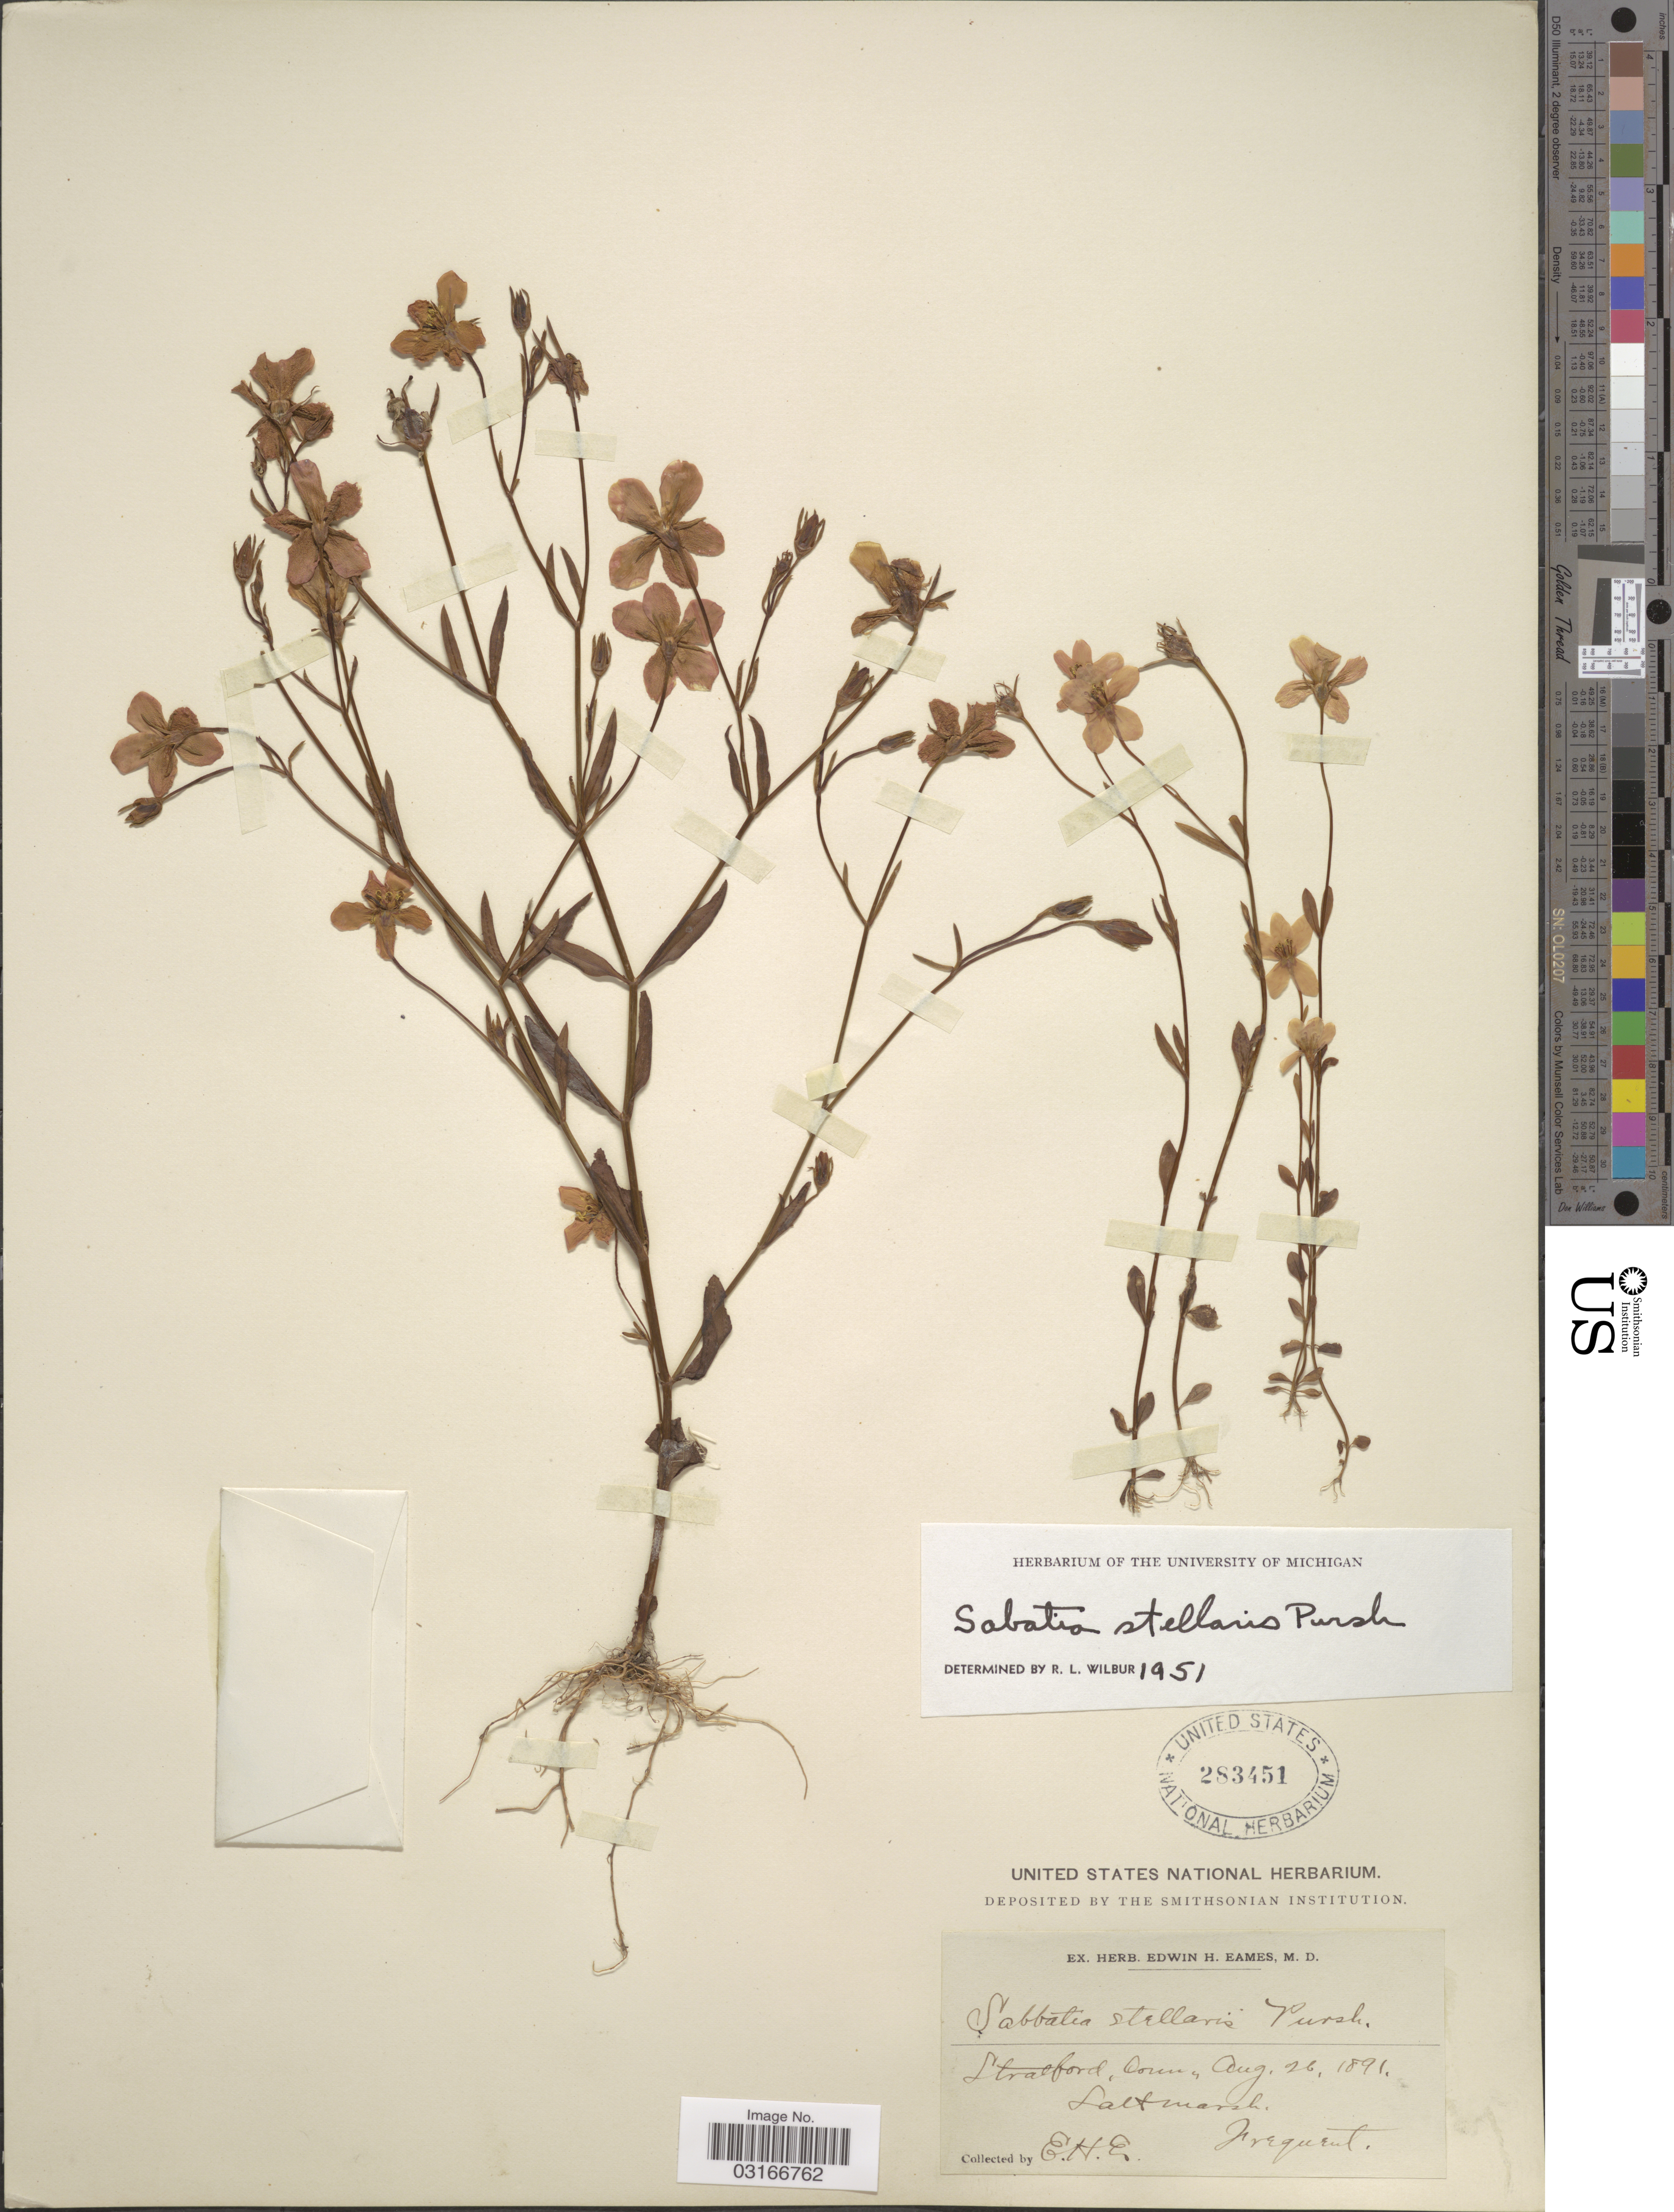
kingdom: Plantae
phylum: Tracheophyta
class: Magnoliopsida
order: Gentianales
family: Gentianaceae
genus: Sabatia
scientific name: Sabatia stellaris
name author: Pursh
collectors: E. H. Eames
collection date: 1891-08-26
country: United States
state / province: Connecticut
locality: Stratford, Conn. Salt marsh.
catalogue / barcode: US 283451